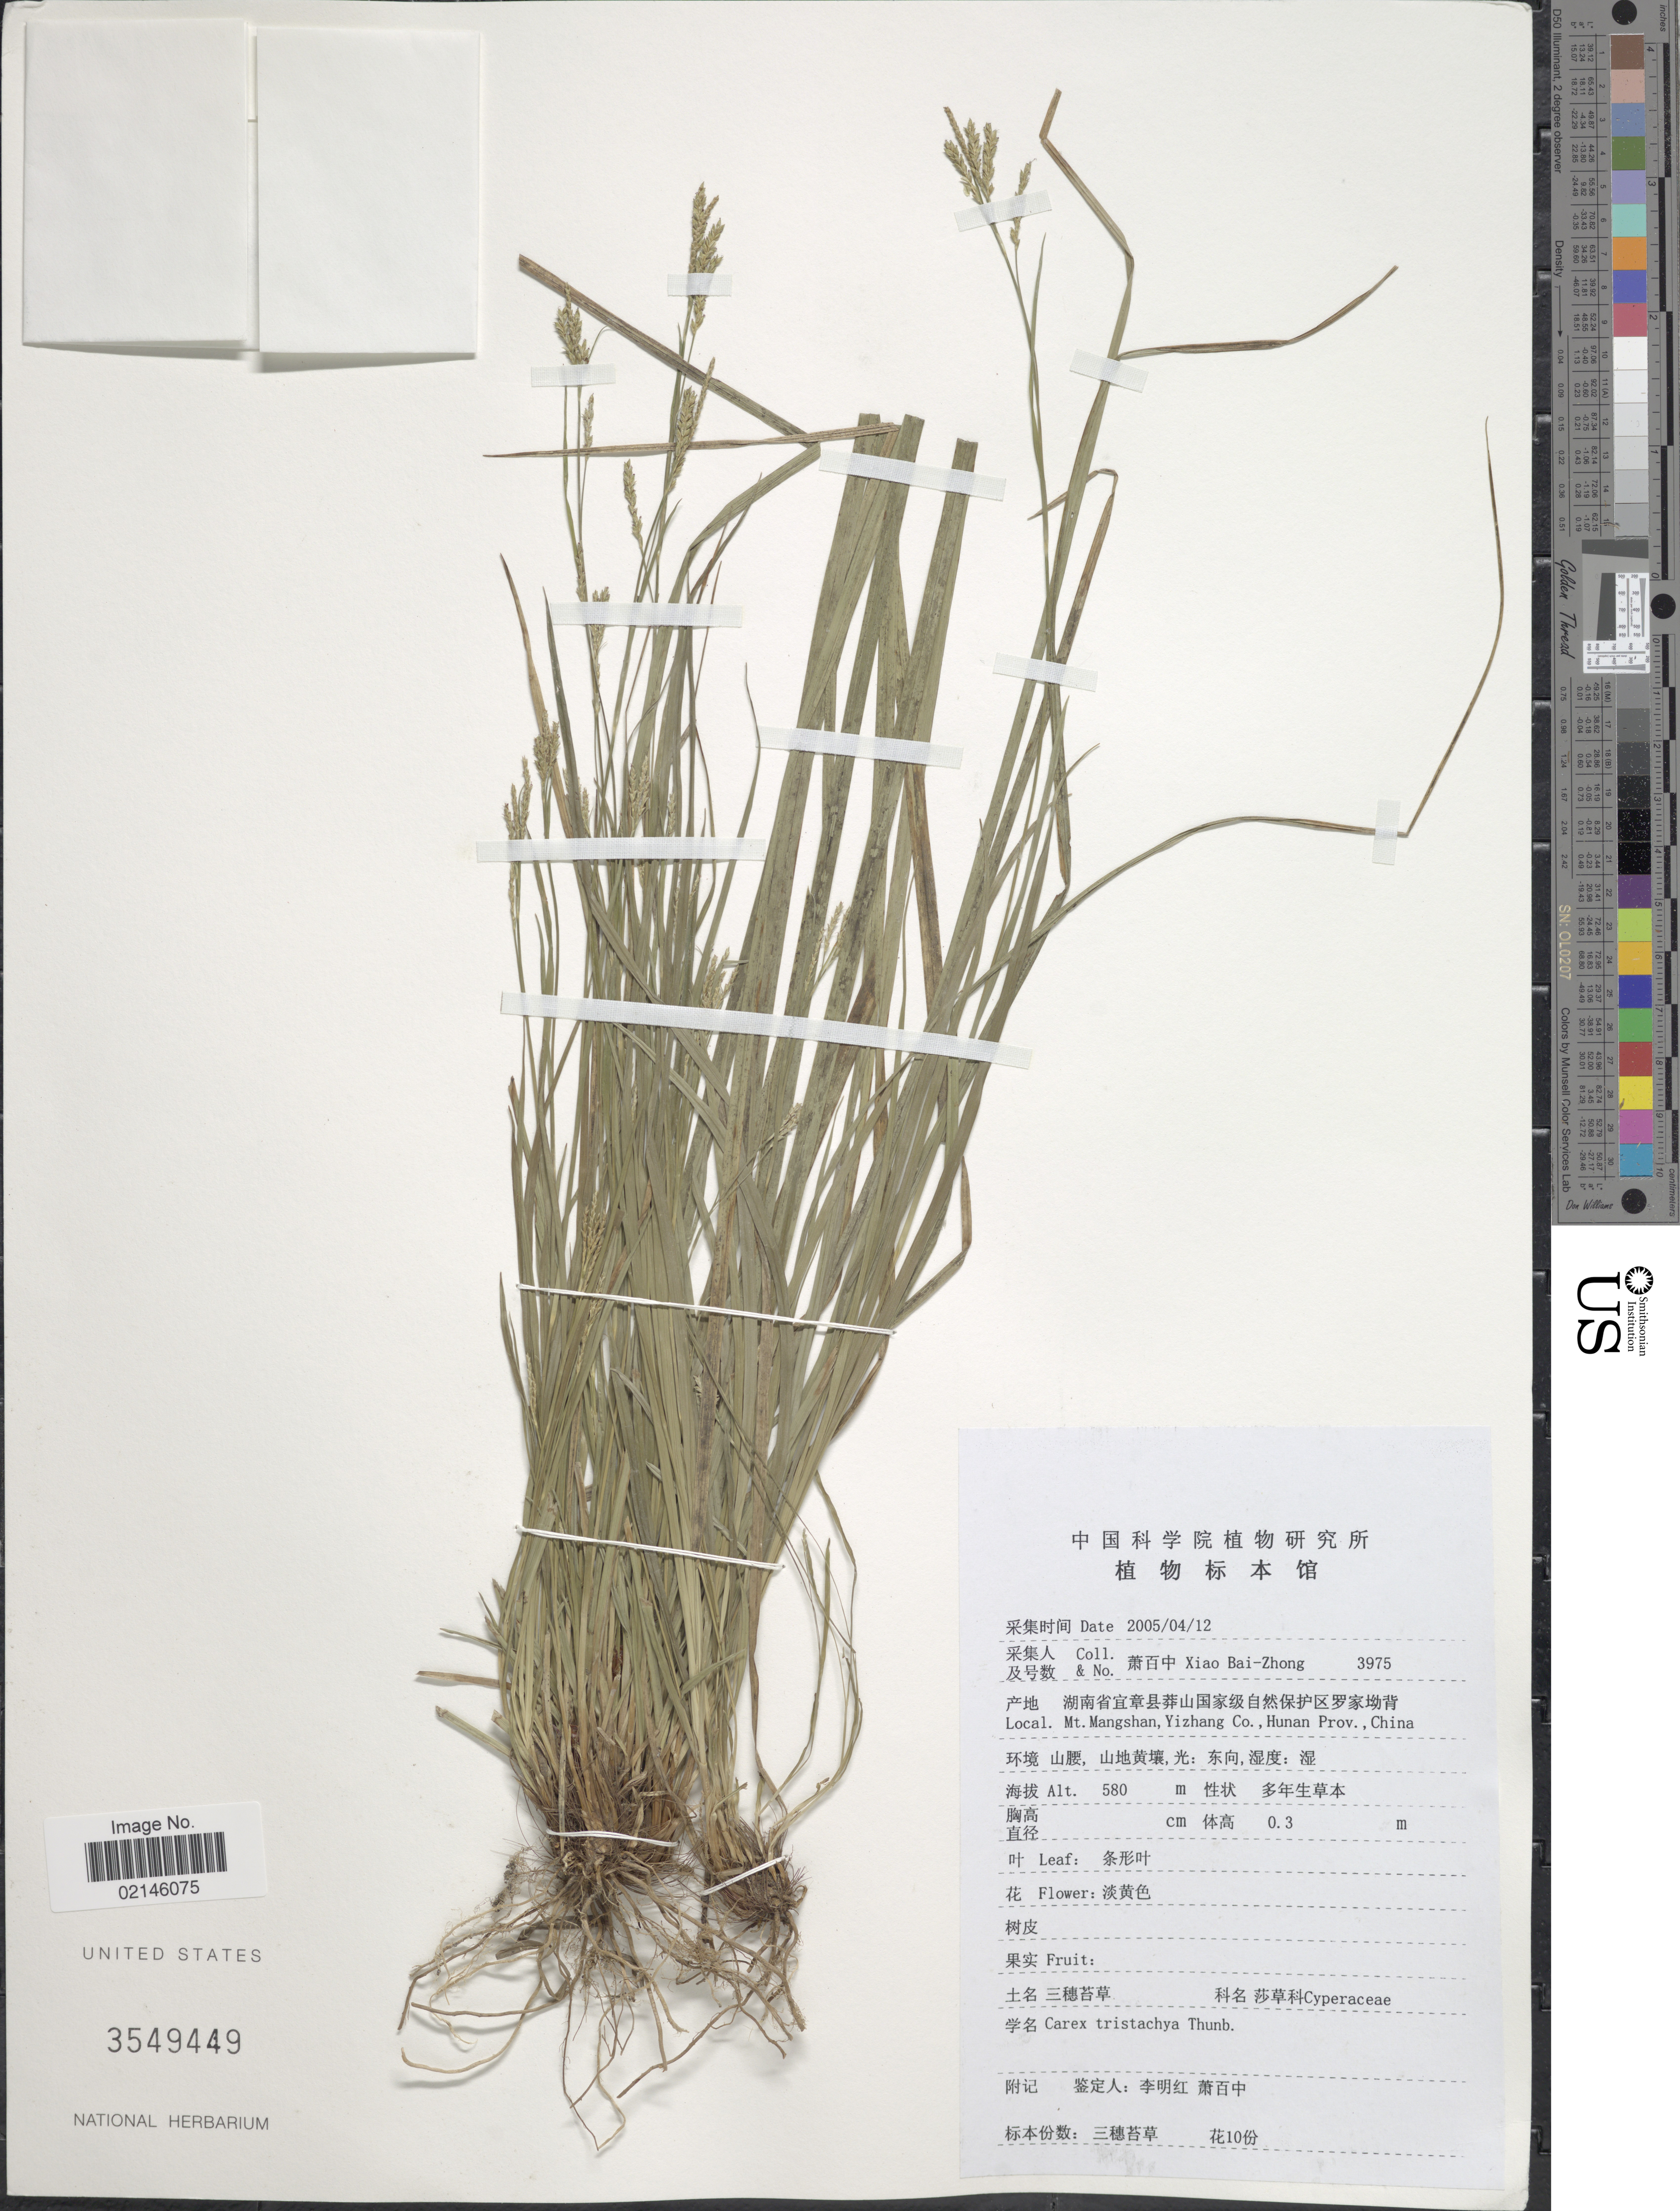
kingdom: Plantae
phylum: Tracheophyta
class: Liliopsida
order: Poales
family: Cyperaceae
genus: Carex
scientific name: Carex tristachya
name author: Thunb.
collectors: B. Z. Xiao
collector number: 3975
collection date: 2005-04-12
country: China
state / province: Hunan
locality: Mt. Mangshan, Yizhang Co.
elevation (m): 580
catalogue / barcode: US 3549449